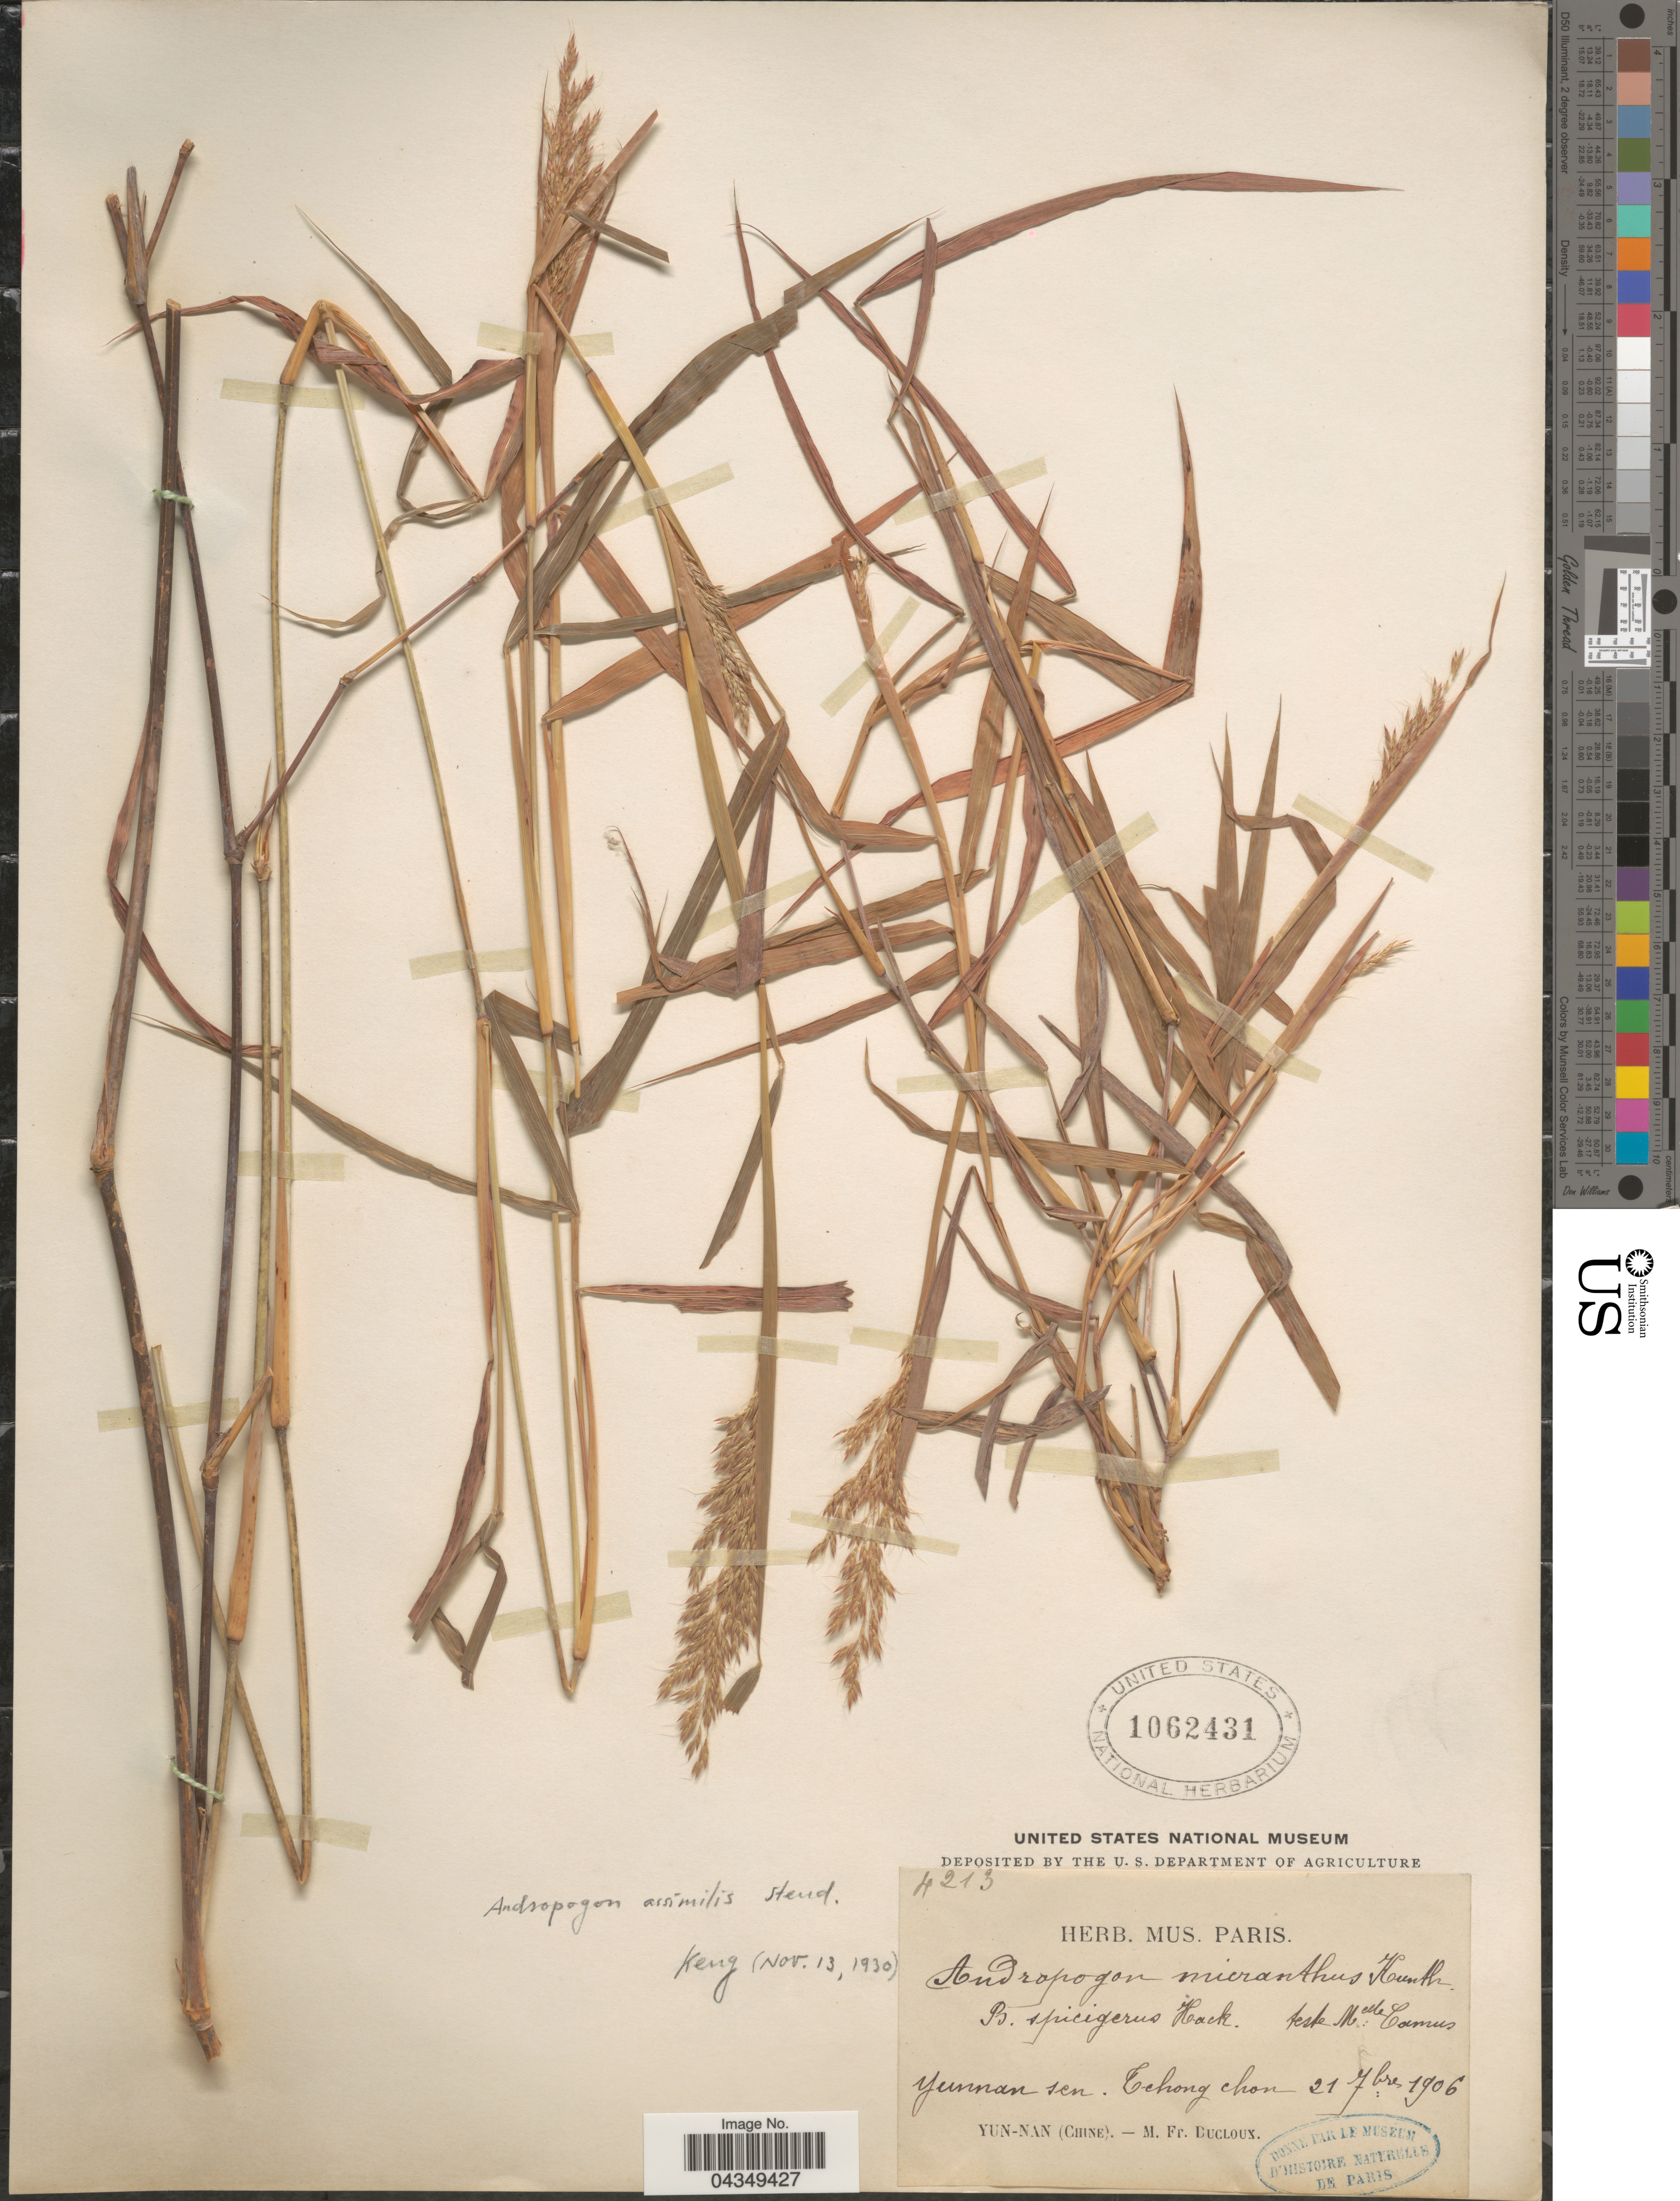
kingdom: Plantae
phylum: Tracheophyta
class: Liliopsida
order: Poales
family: Poaceae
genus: Capillipedium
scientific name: Capillipedium assimile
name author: (Steud.) A. Camus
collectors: M. Ducloux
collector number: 4213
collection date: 1906-09-21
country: China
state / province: Yunnan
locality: Yunnan sen. Tchong chon. Yun-nan (Chine).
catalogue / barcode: US 1062431